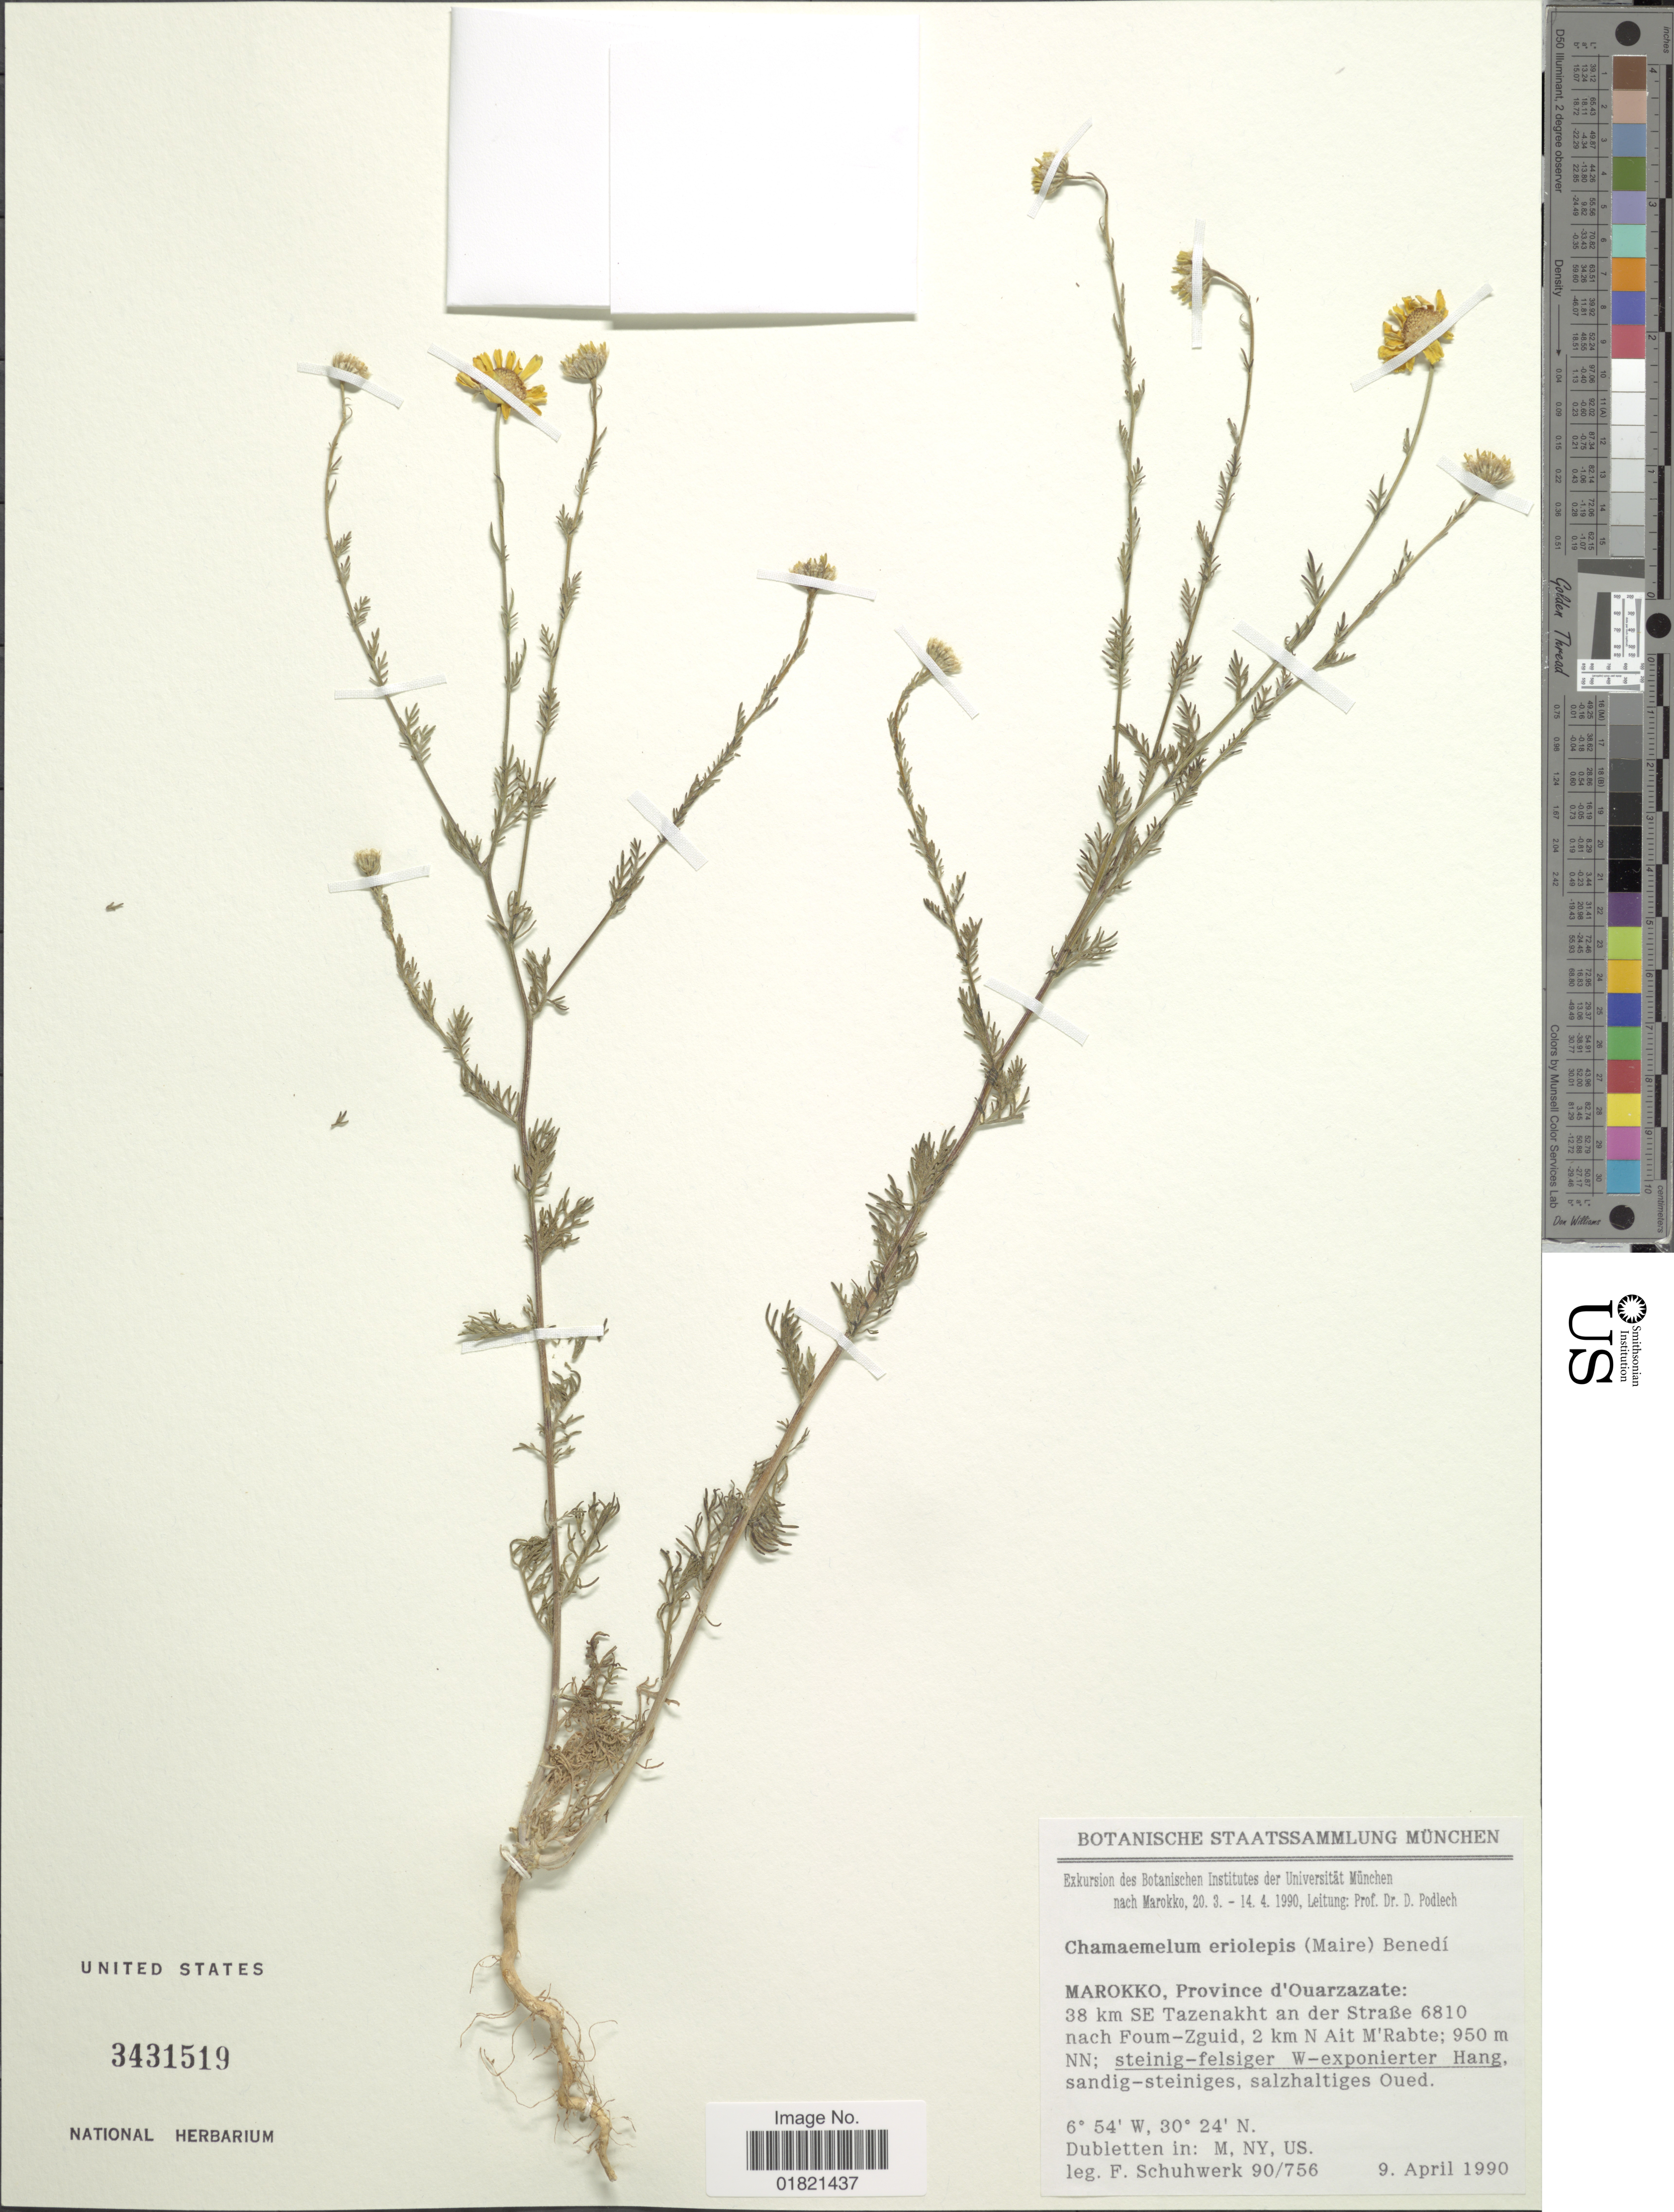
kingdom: Plantae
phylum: Tracheophyta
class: Magnoliopsida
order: Asterales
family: Asteraceae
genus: Chamaemelum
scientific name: Chamaemelum eriolepsis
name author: (Coss. ex Maire) Benedí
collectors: Schuhwerk, F.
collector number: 90/756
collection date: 1990-04-09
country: Morocco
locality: Prov. d' Ouarzazate. 38 km SE Tazenakht an der Strabe 6810 nach Foum-Zguid, 2 km N Ait M' Rabte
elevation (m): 950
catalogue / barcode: US 3431519